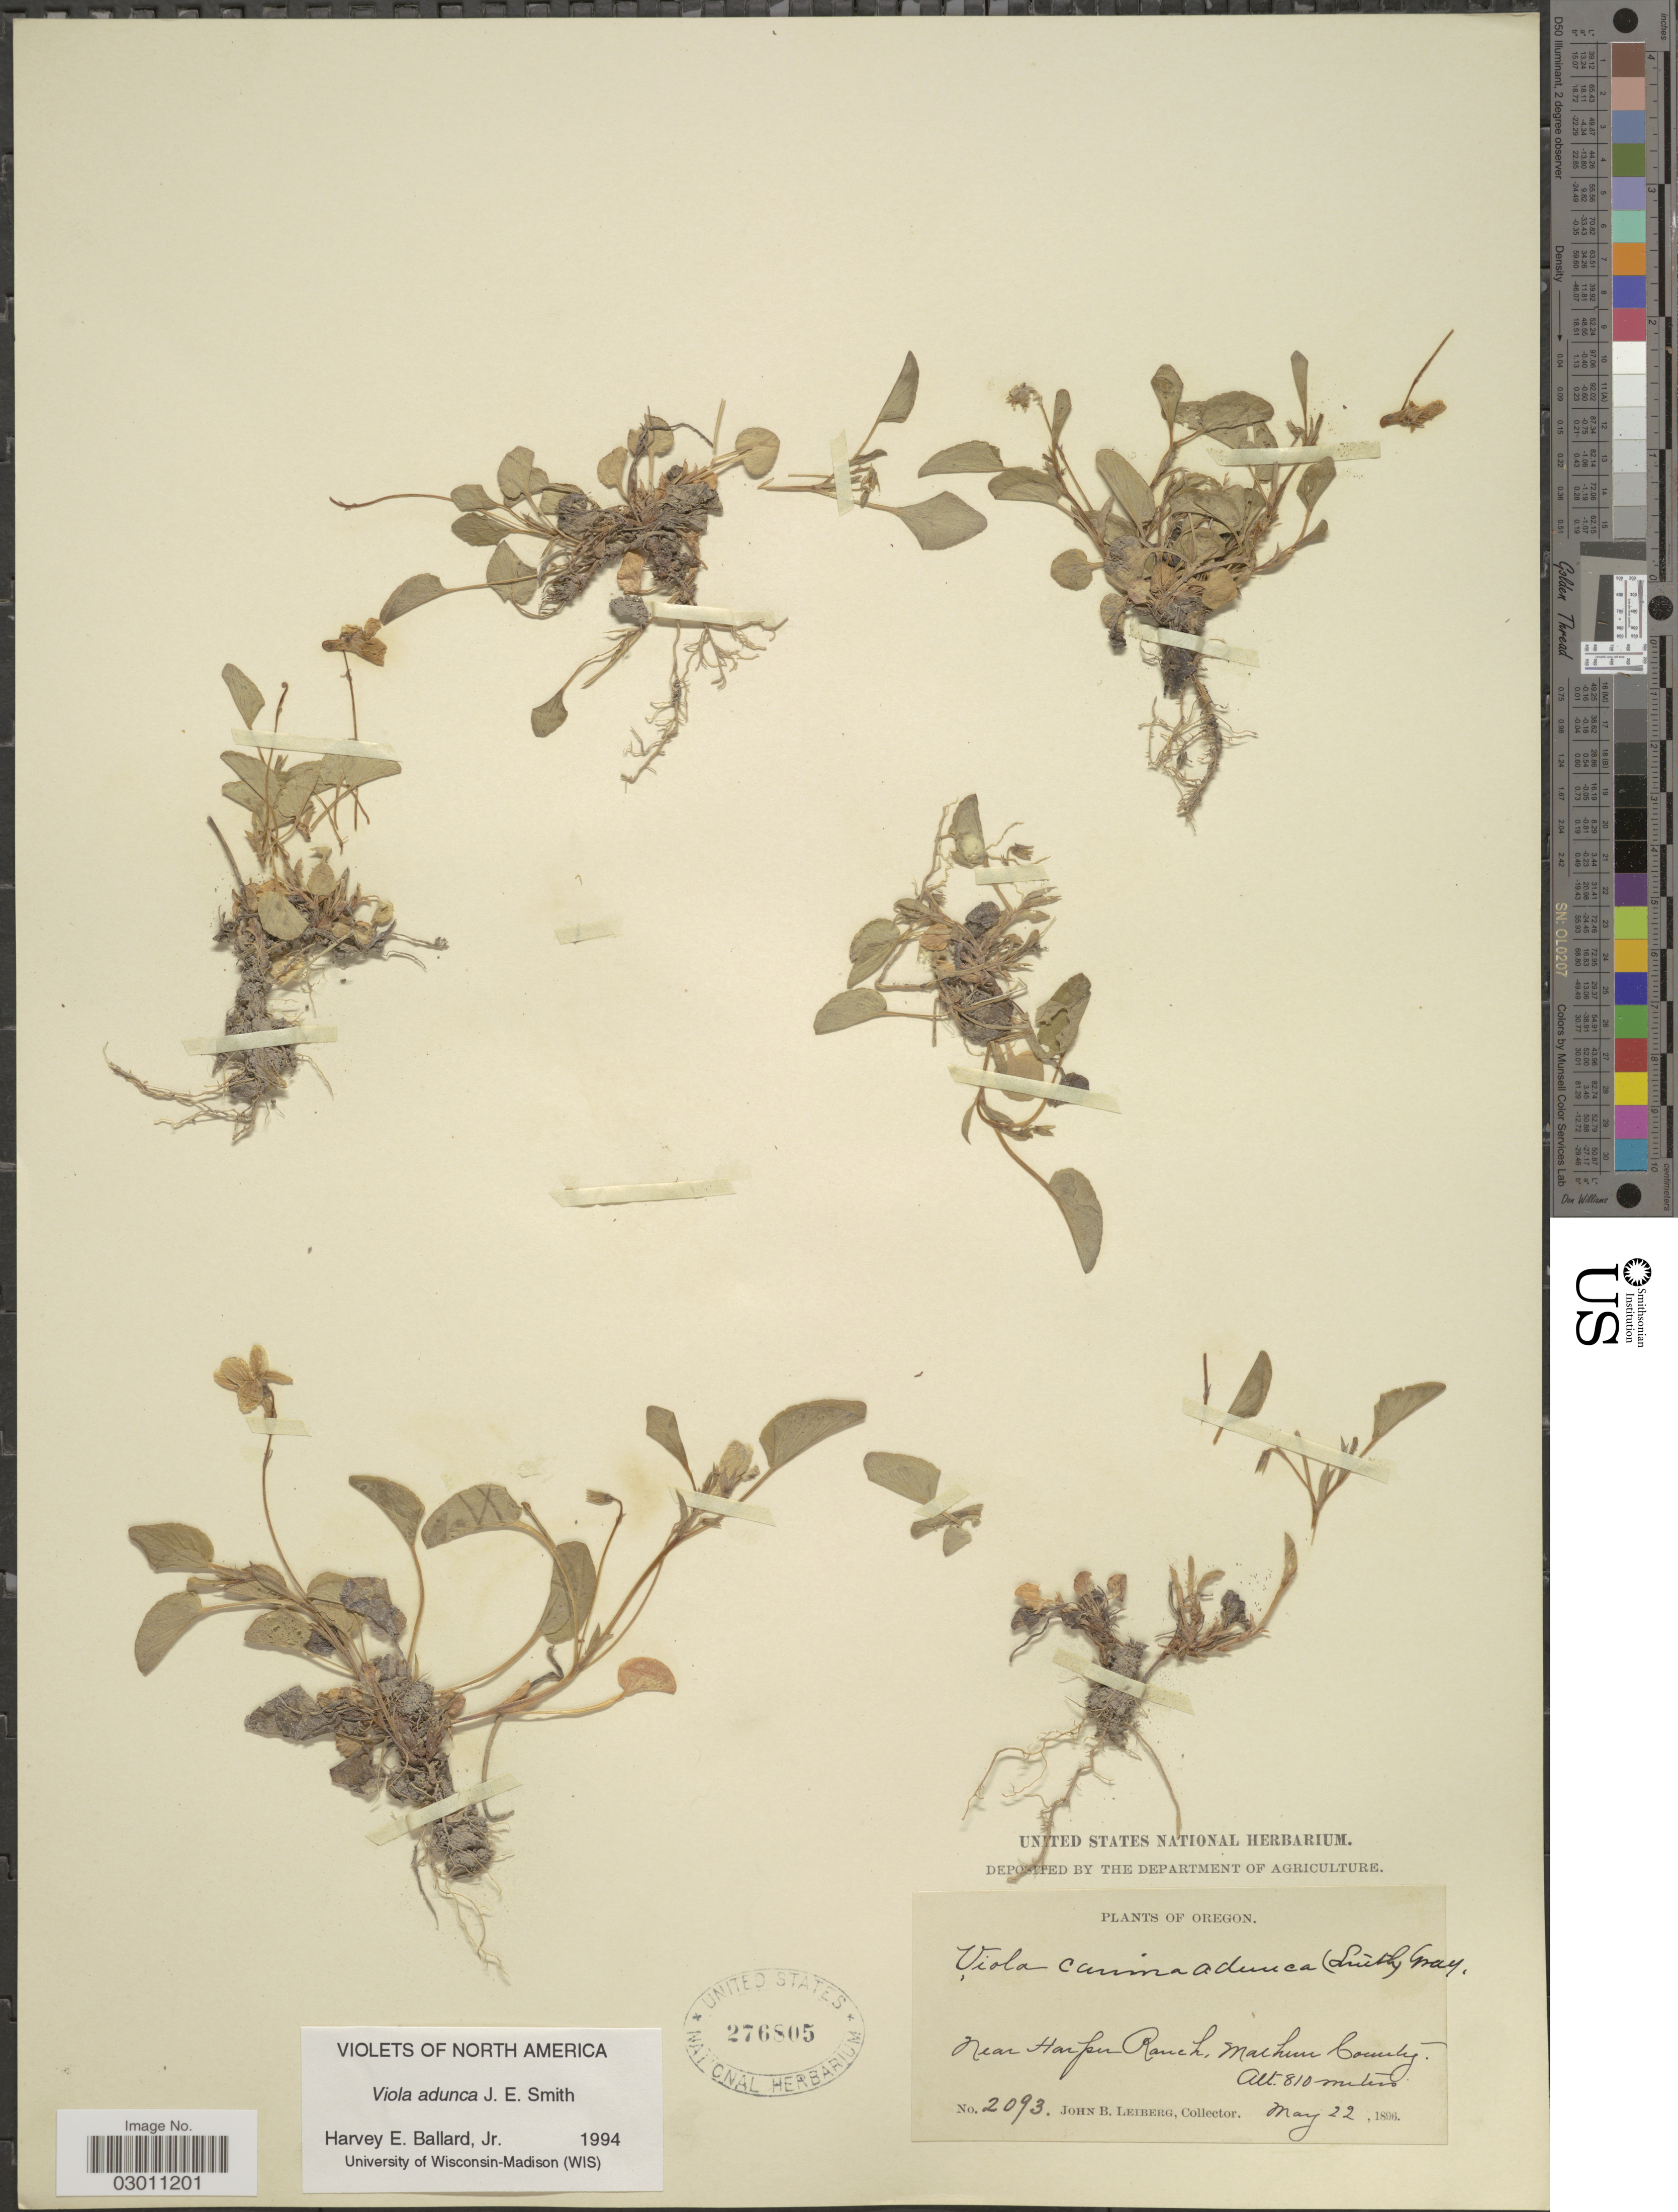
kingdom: Plantae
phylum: Tracheophyta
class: Magnoliopsida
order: Malpighiales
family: Violaceae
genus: Viola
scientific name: Viola adunca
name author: Sm.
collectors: J. B. Leiberg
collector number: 2093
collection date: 1896-05-22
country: United States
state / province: Oregon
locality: Near Harper Ranch, Malheur County.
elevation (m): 810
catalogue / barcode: US 276805